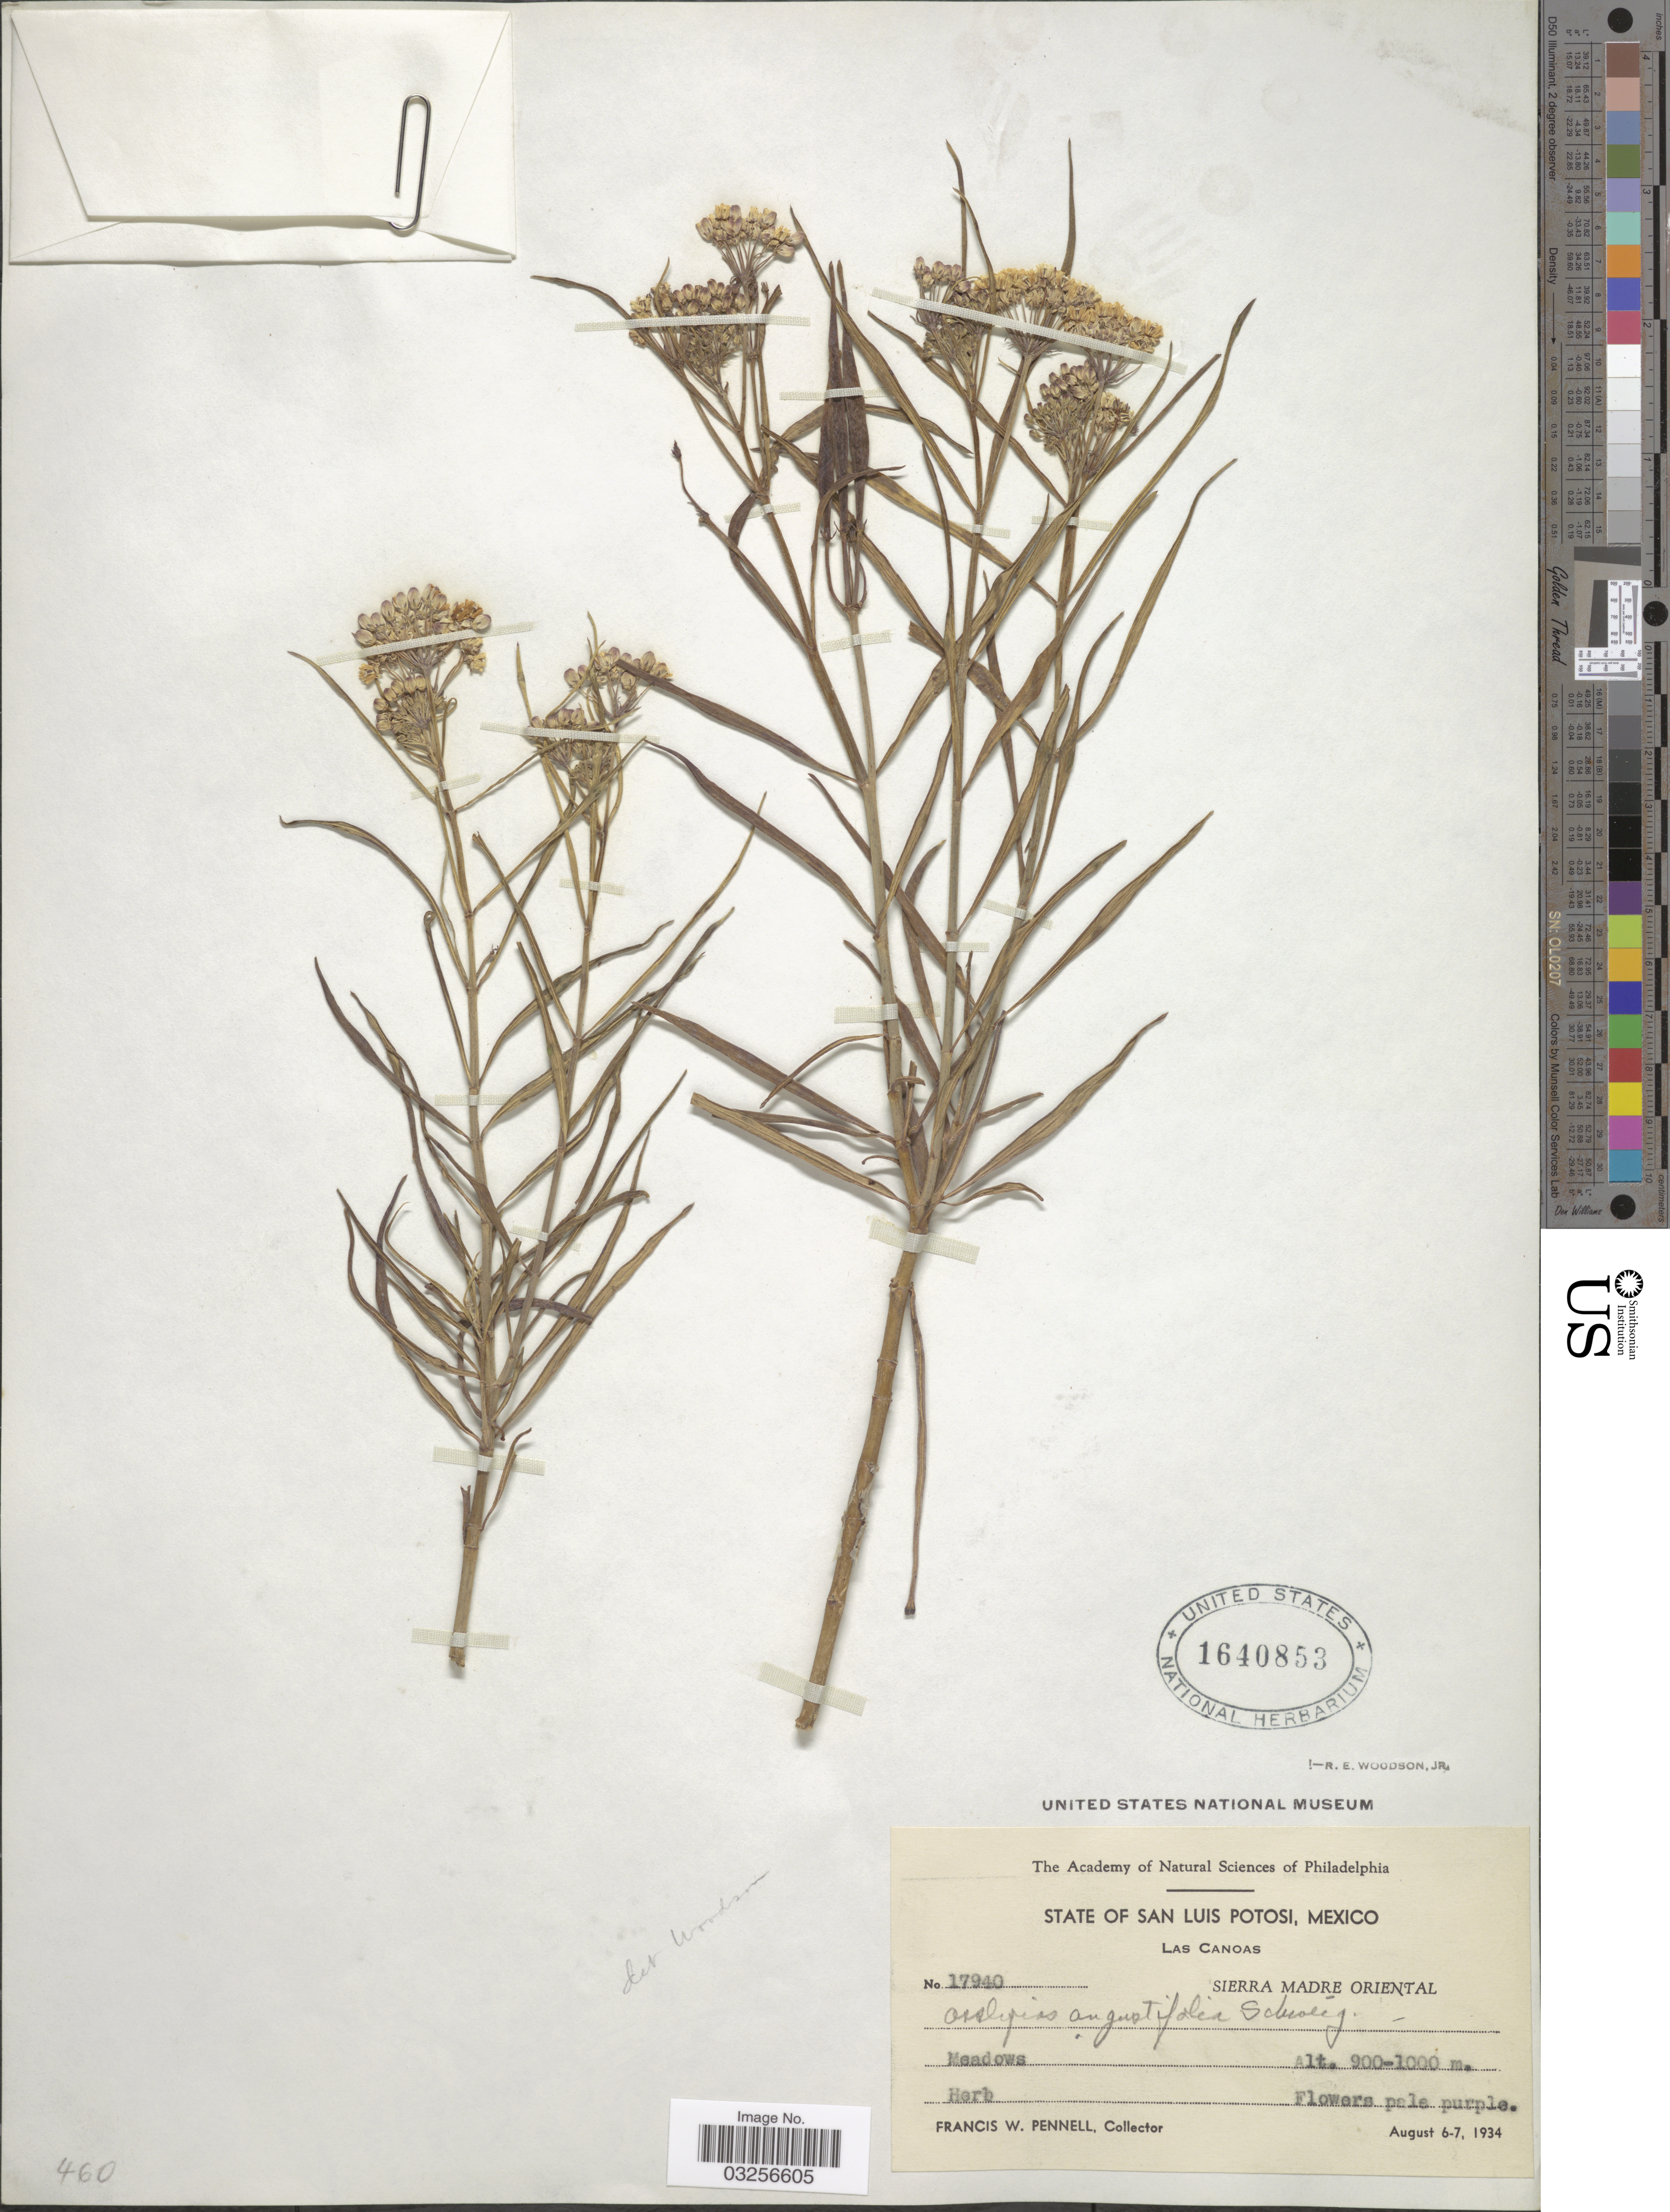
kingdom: Plantae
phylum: Tracheophyta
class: Magnoliopsida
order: Gentianales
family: Apocynaceae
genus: Asclepias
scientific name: Asclepias angustifolia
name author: Schweigg.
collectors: F. W. Pennell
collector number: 17940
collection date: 1934-08-06/1934-08-07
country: Mexico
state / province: San Luis Potosí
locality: Las Canoas, Sierra Madre Oriental.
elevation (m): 900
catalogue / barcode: US 1640853